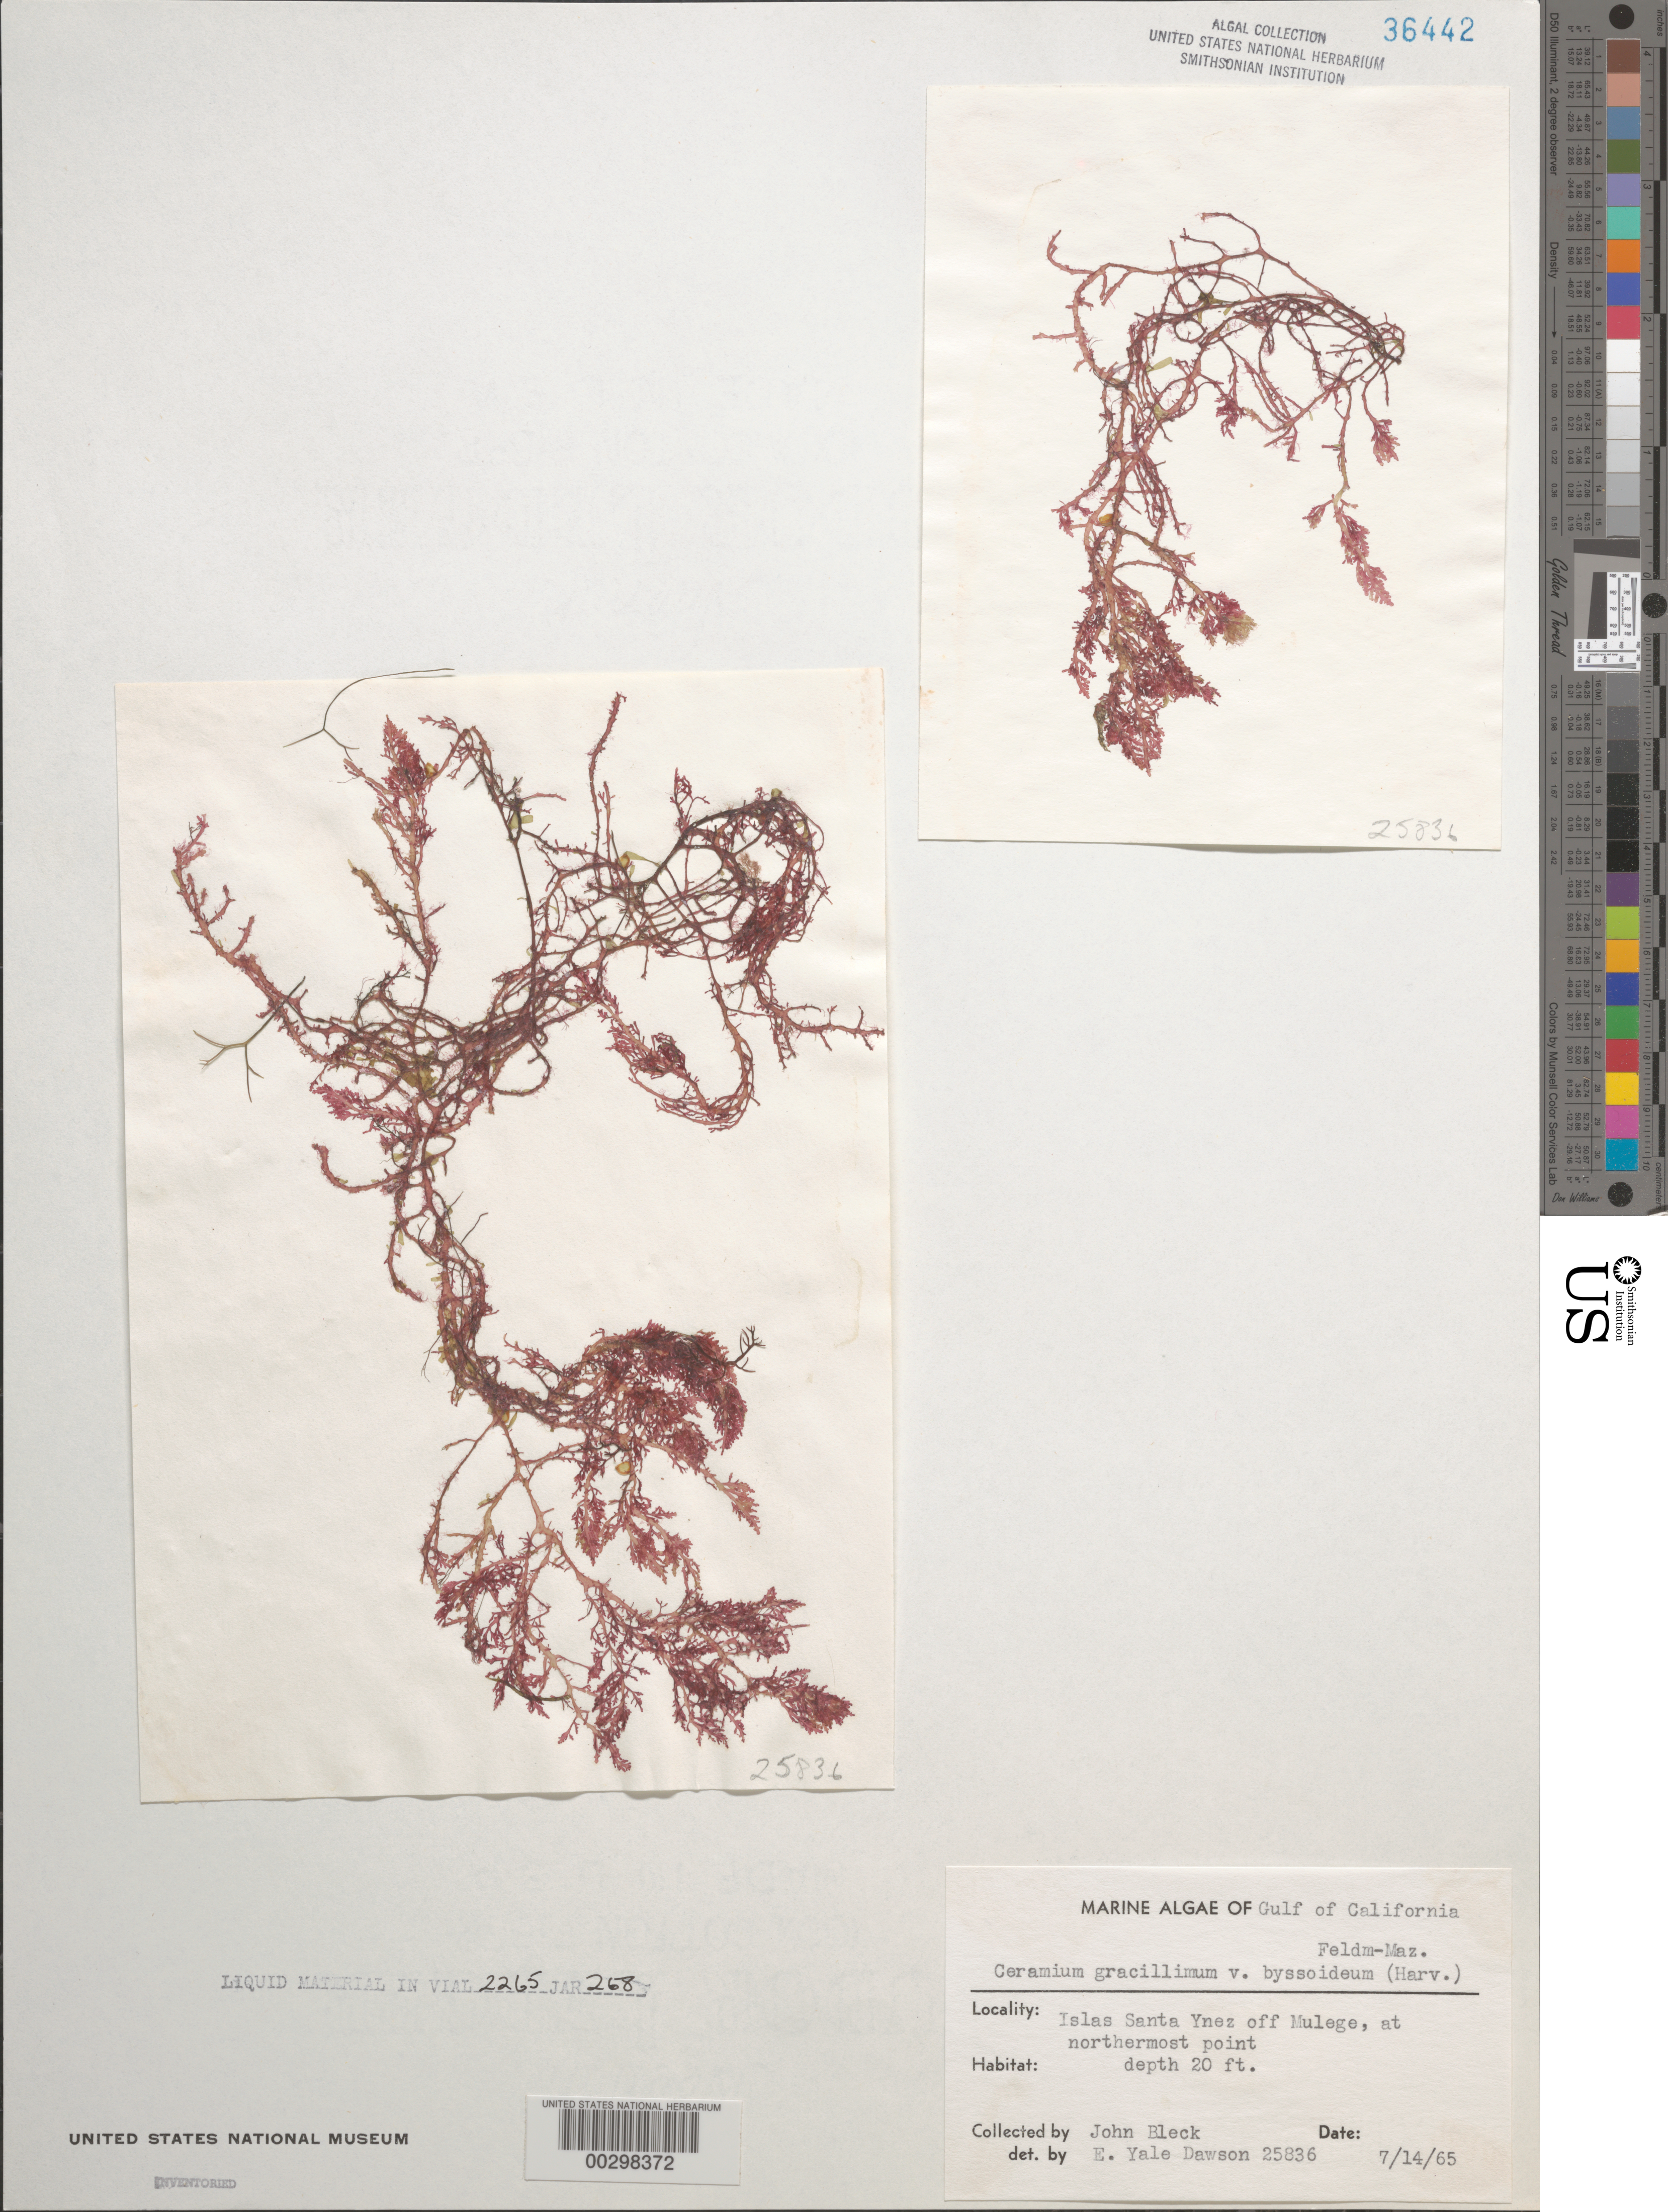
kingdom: Plantae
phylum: Rhodophyta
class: Florideophyceae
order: Ceramiales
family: Ceramiaceae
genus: Ceramium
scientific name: Ceramium gracillimum var. byssoideum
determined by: Dawson, E. Y.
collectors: J. Bleck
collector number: EYD 25836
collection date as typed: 14 Jul 1965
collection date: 1965-07-14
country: Mexico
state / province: Baja California Sur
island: Isla Santa Ynez (Isla Santa Ines)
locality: Off Mulege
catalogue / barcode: US 36442